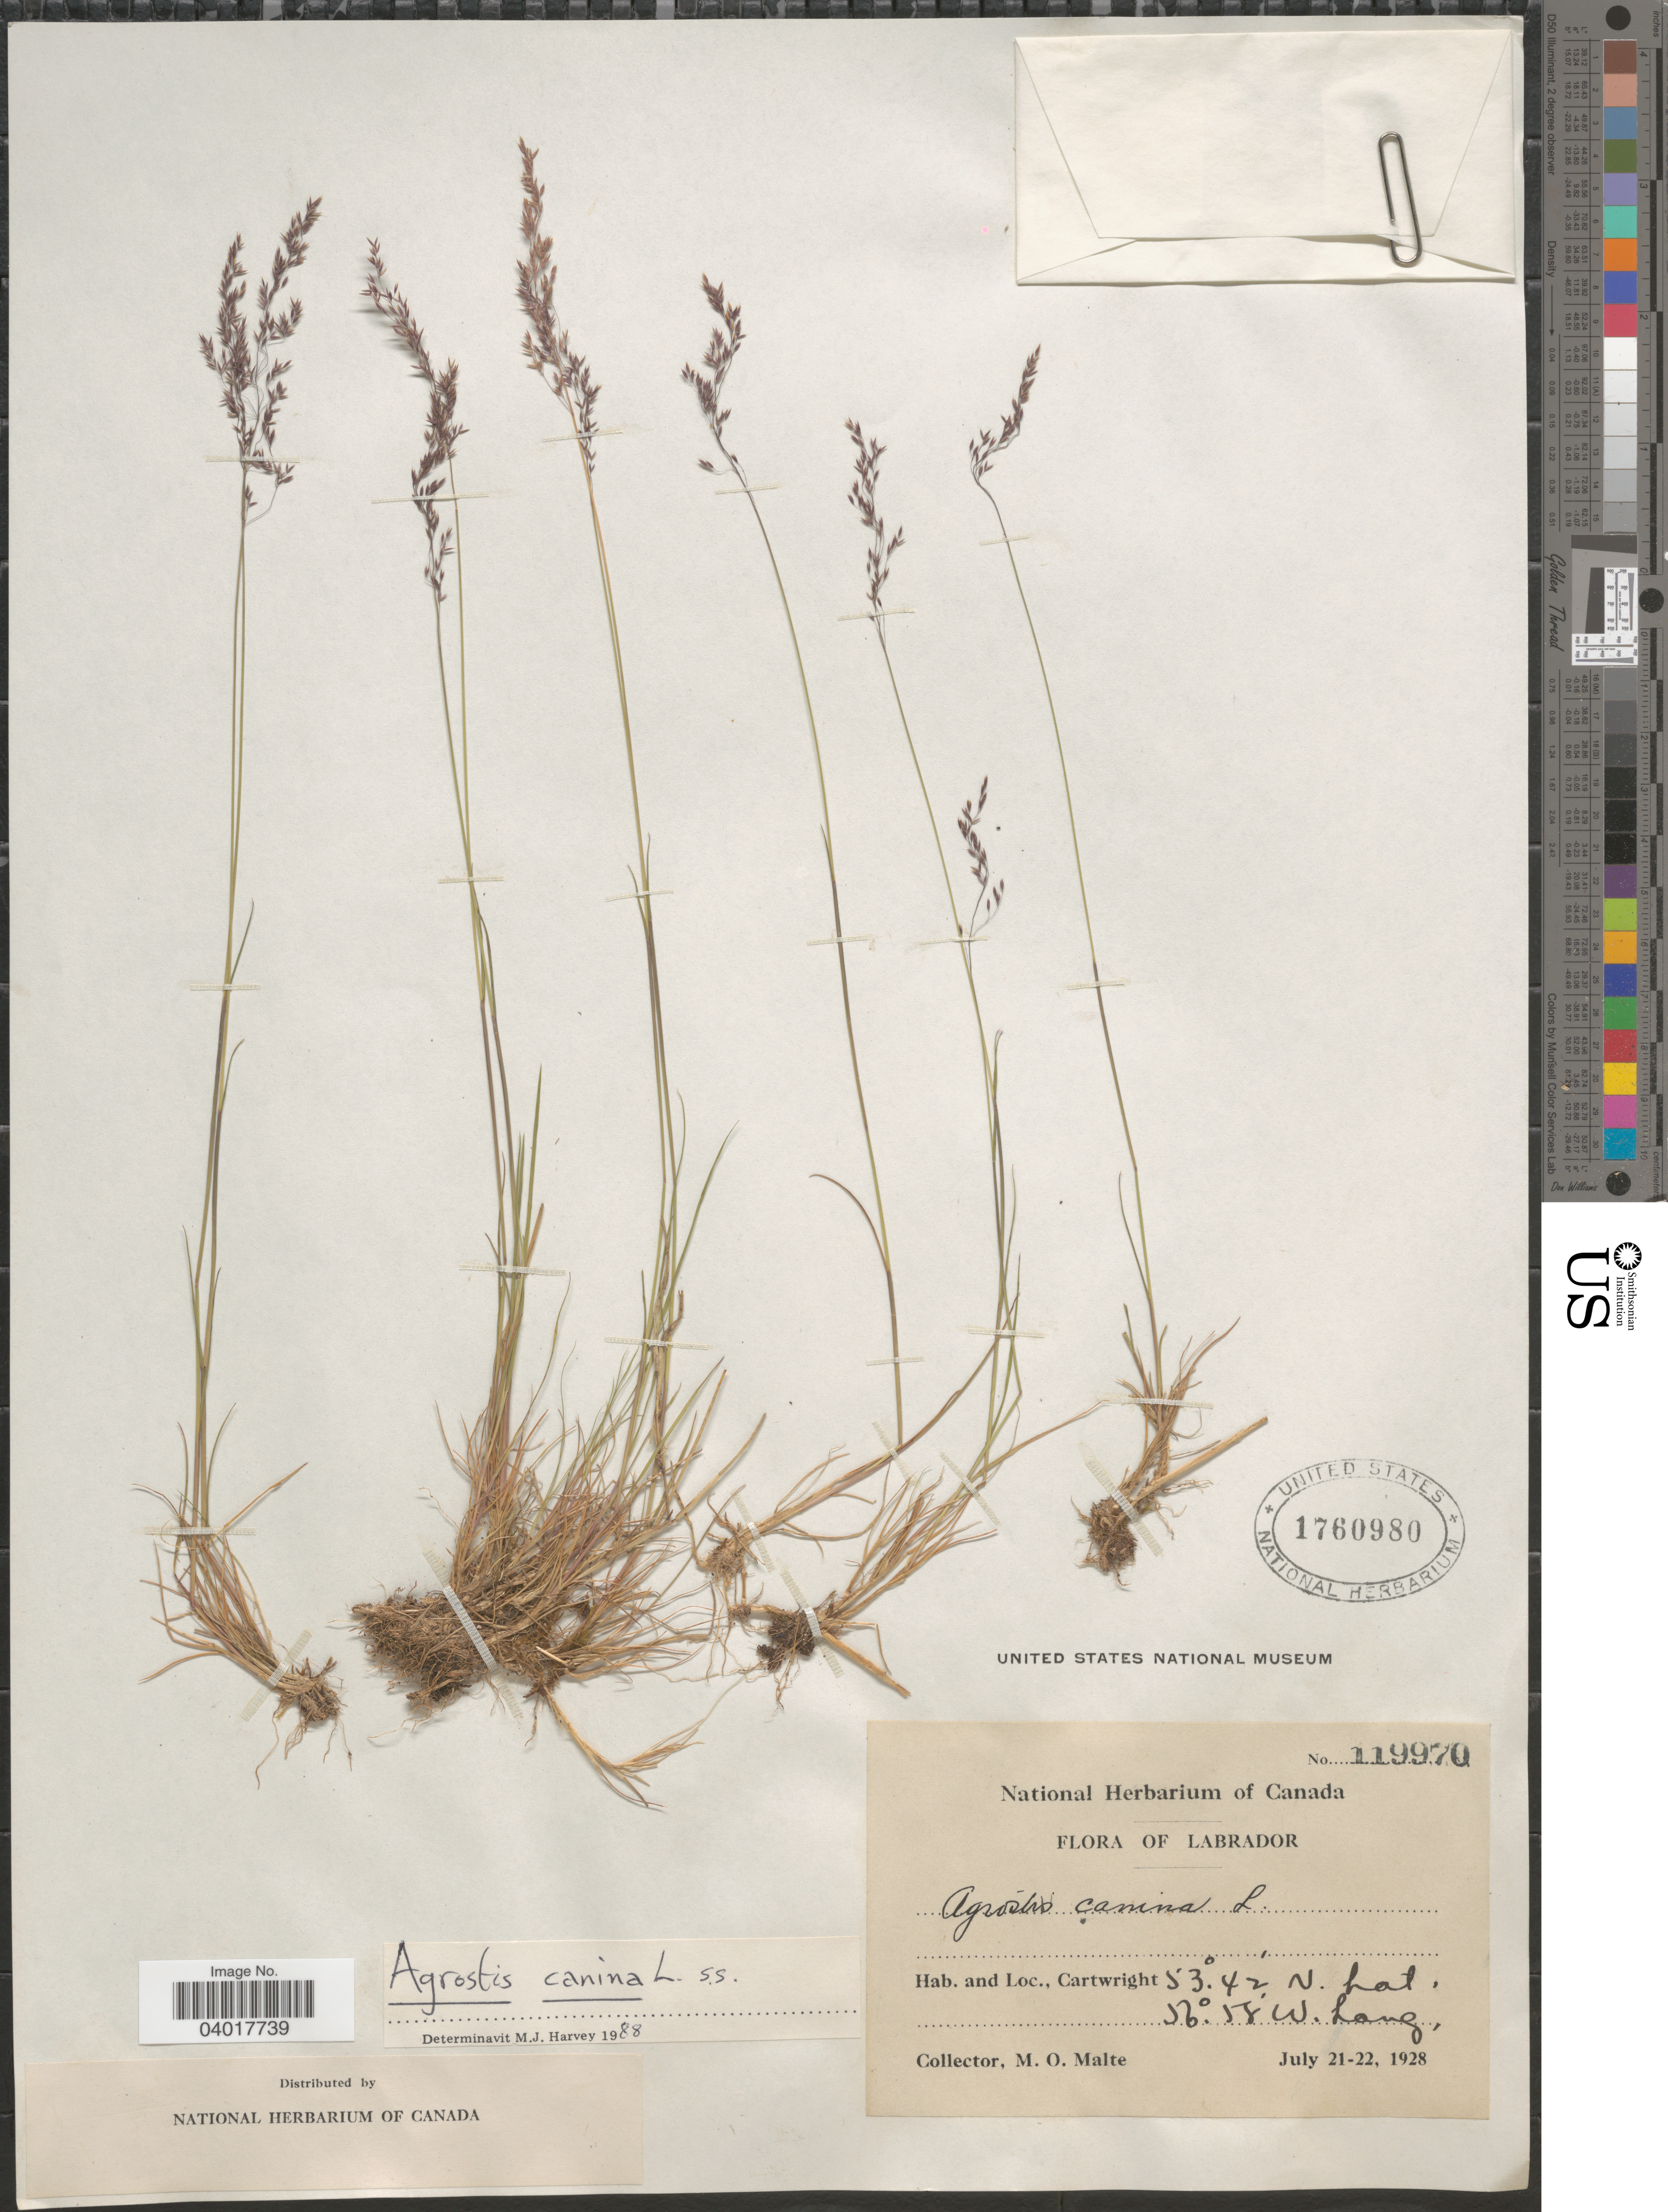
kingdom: Plantae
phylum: Tracheophyta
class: Liliopsida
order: Poales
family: Poaceae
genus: Agrostis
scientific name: Agrostis canina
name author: L.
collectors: M. O. Malte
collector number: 119970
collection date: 1928-07-21/1928-07-22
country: Canada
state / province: Newfoundland and Labrador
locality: Labrador. Cartwright.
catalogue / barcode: US 1760980